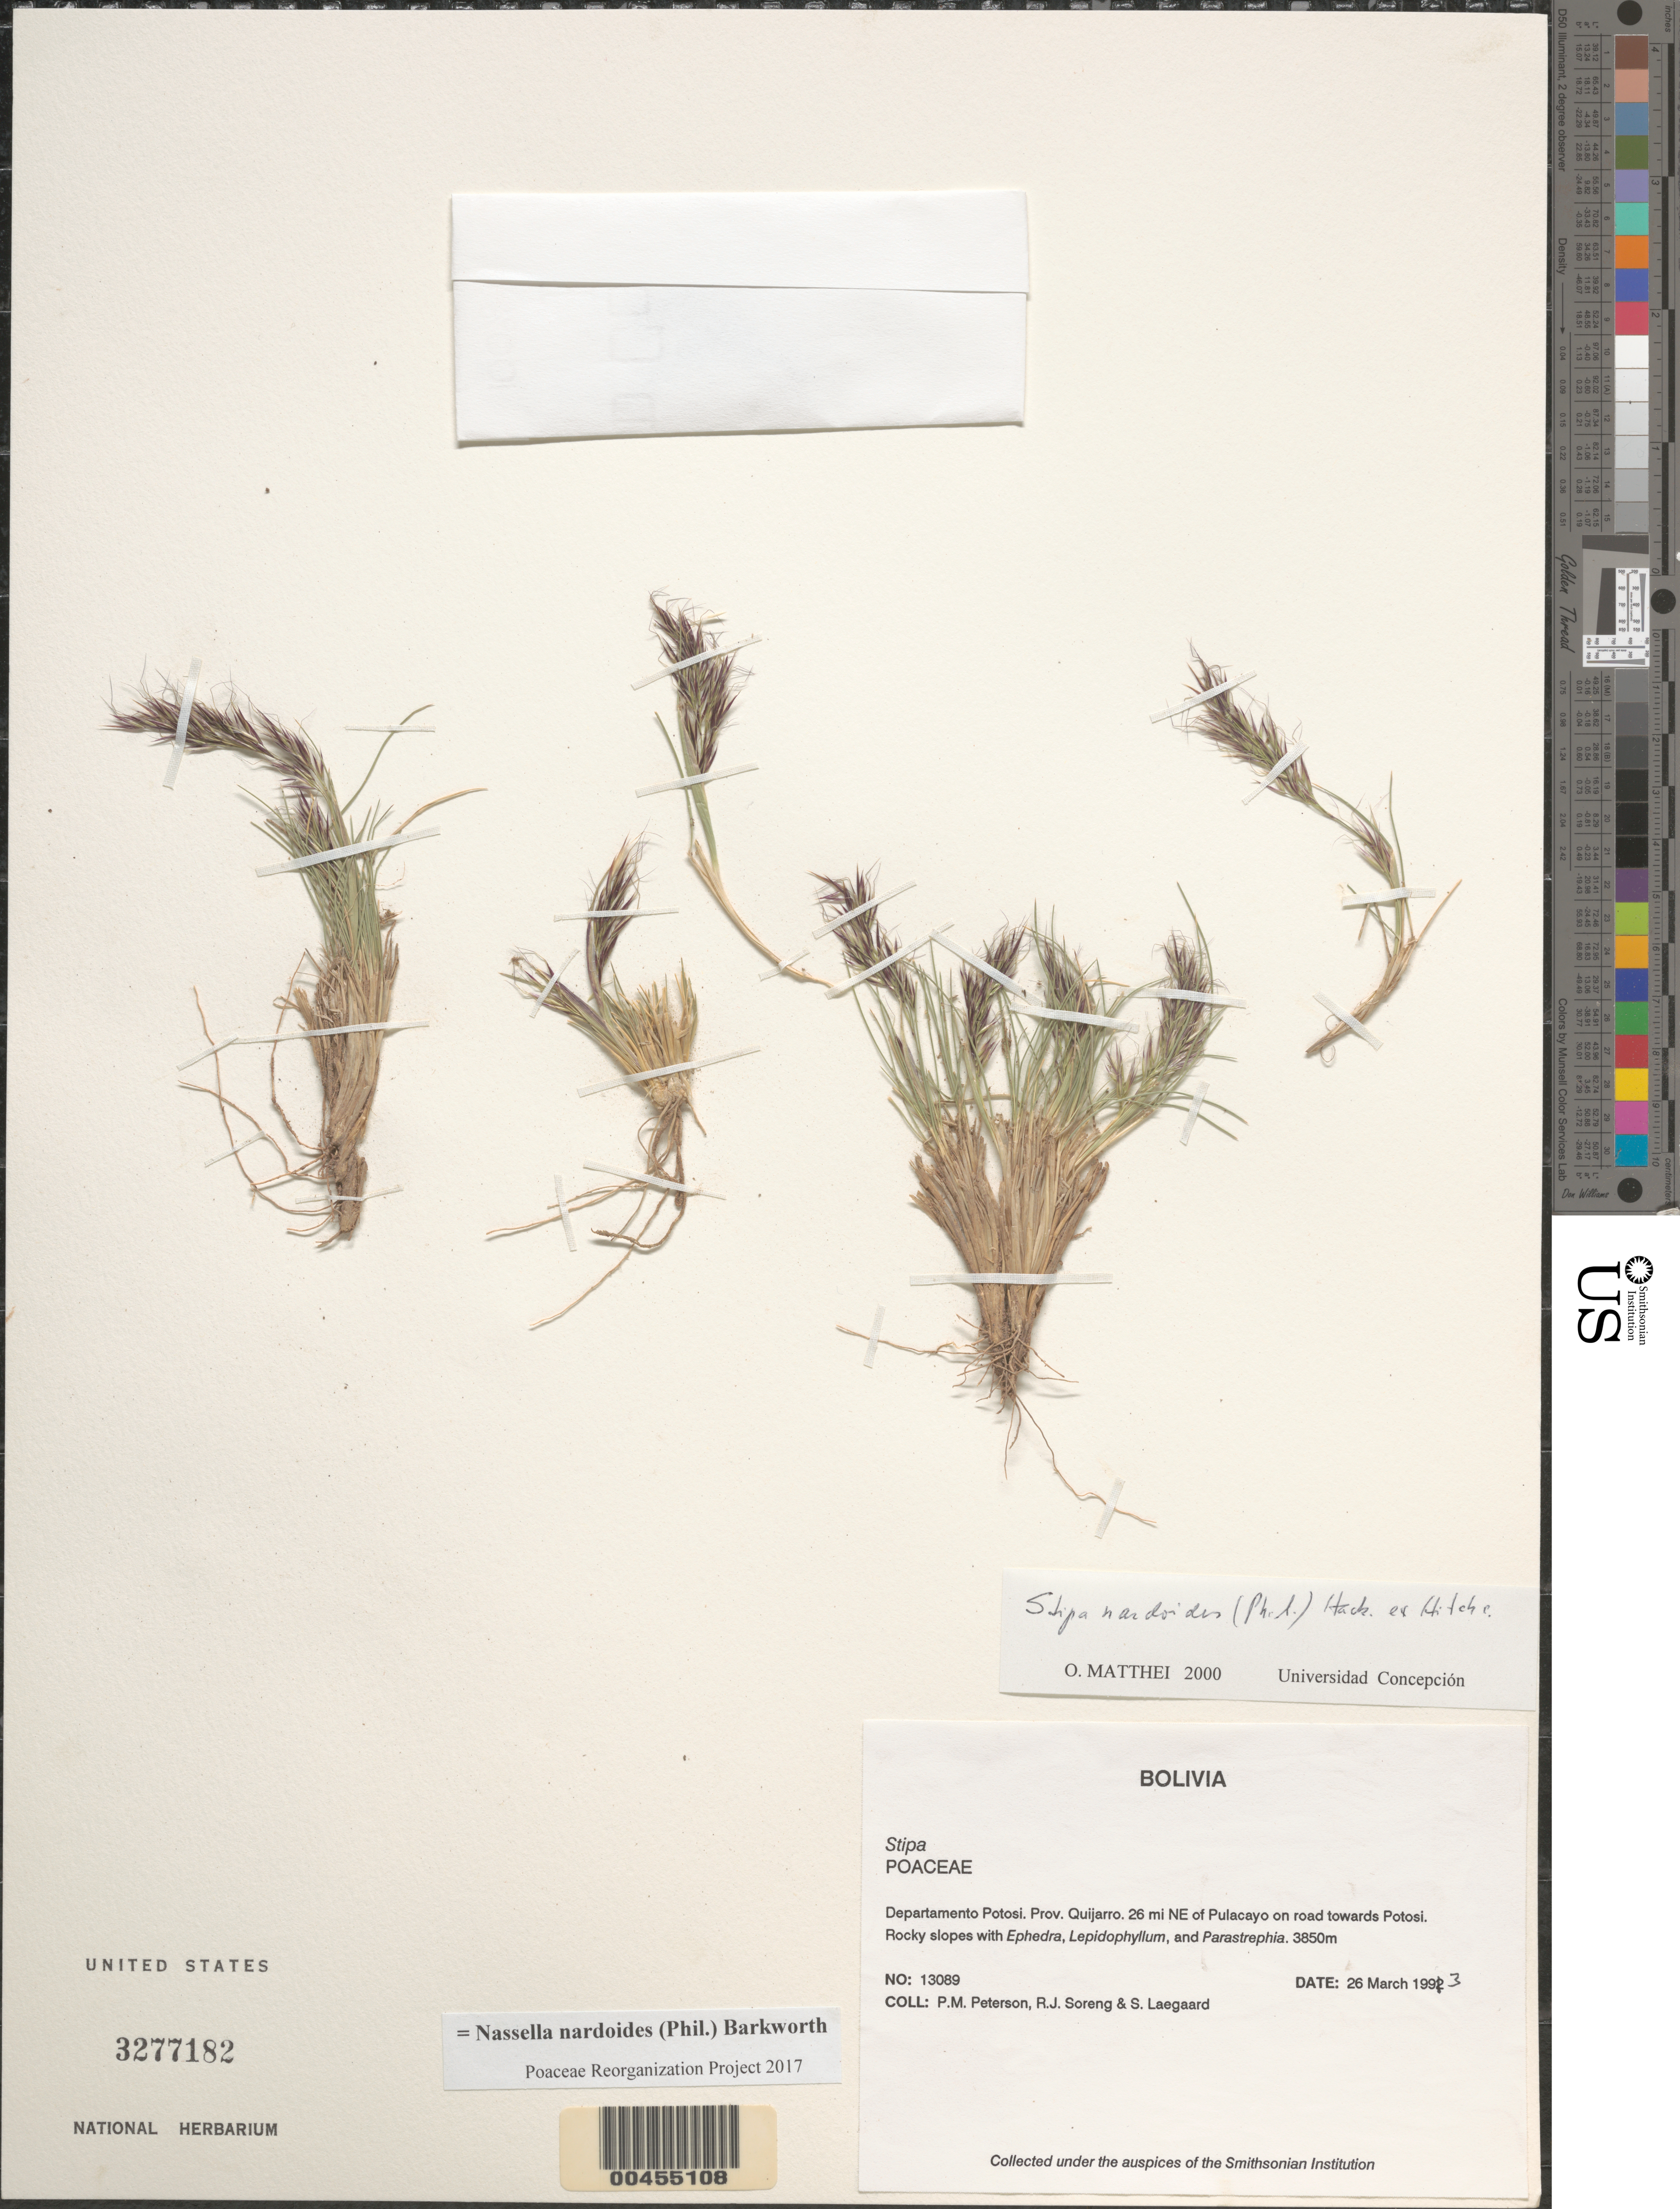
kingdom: Plantae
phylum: Tracheophyta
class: Liliopsida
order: Poales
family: Poaceae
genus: Nassella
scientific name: Nassella nardoides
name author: (Phil.) Barkworth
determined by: Poaceae Reorganization Project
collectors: P. M. Peterson, R. J. Soreng & S. Lægaard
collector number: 13089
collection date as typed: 26 Mar 1992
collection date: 1992-03-26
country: Bolivia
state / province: Potosí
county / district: Quijarro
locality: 26 mi NE of Pulacayo on road towards Potosi.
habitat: Rocky slopes with Ephedra, Lepidophyllum, and Parastrephia.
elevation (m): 3850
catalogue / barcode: US 3277182